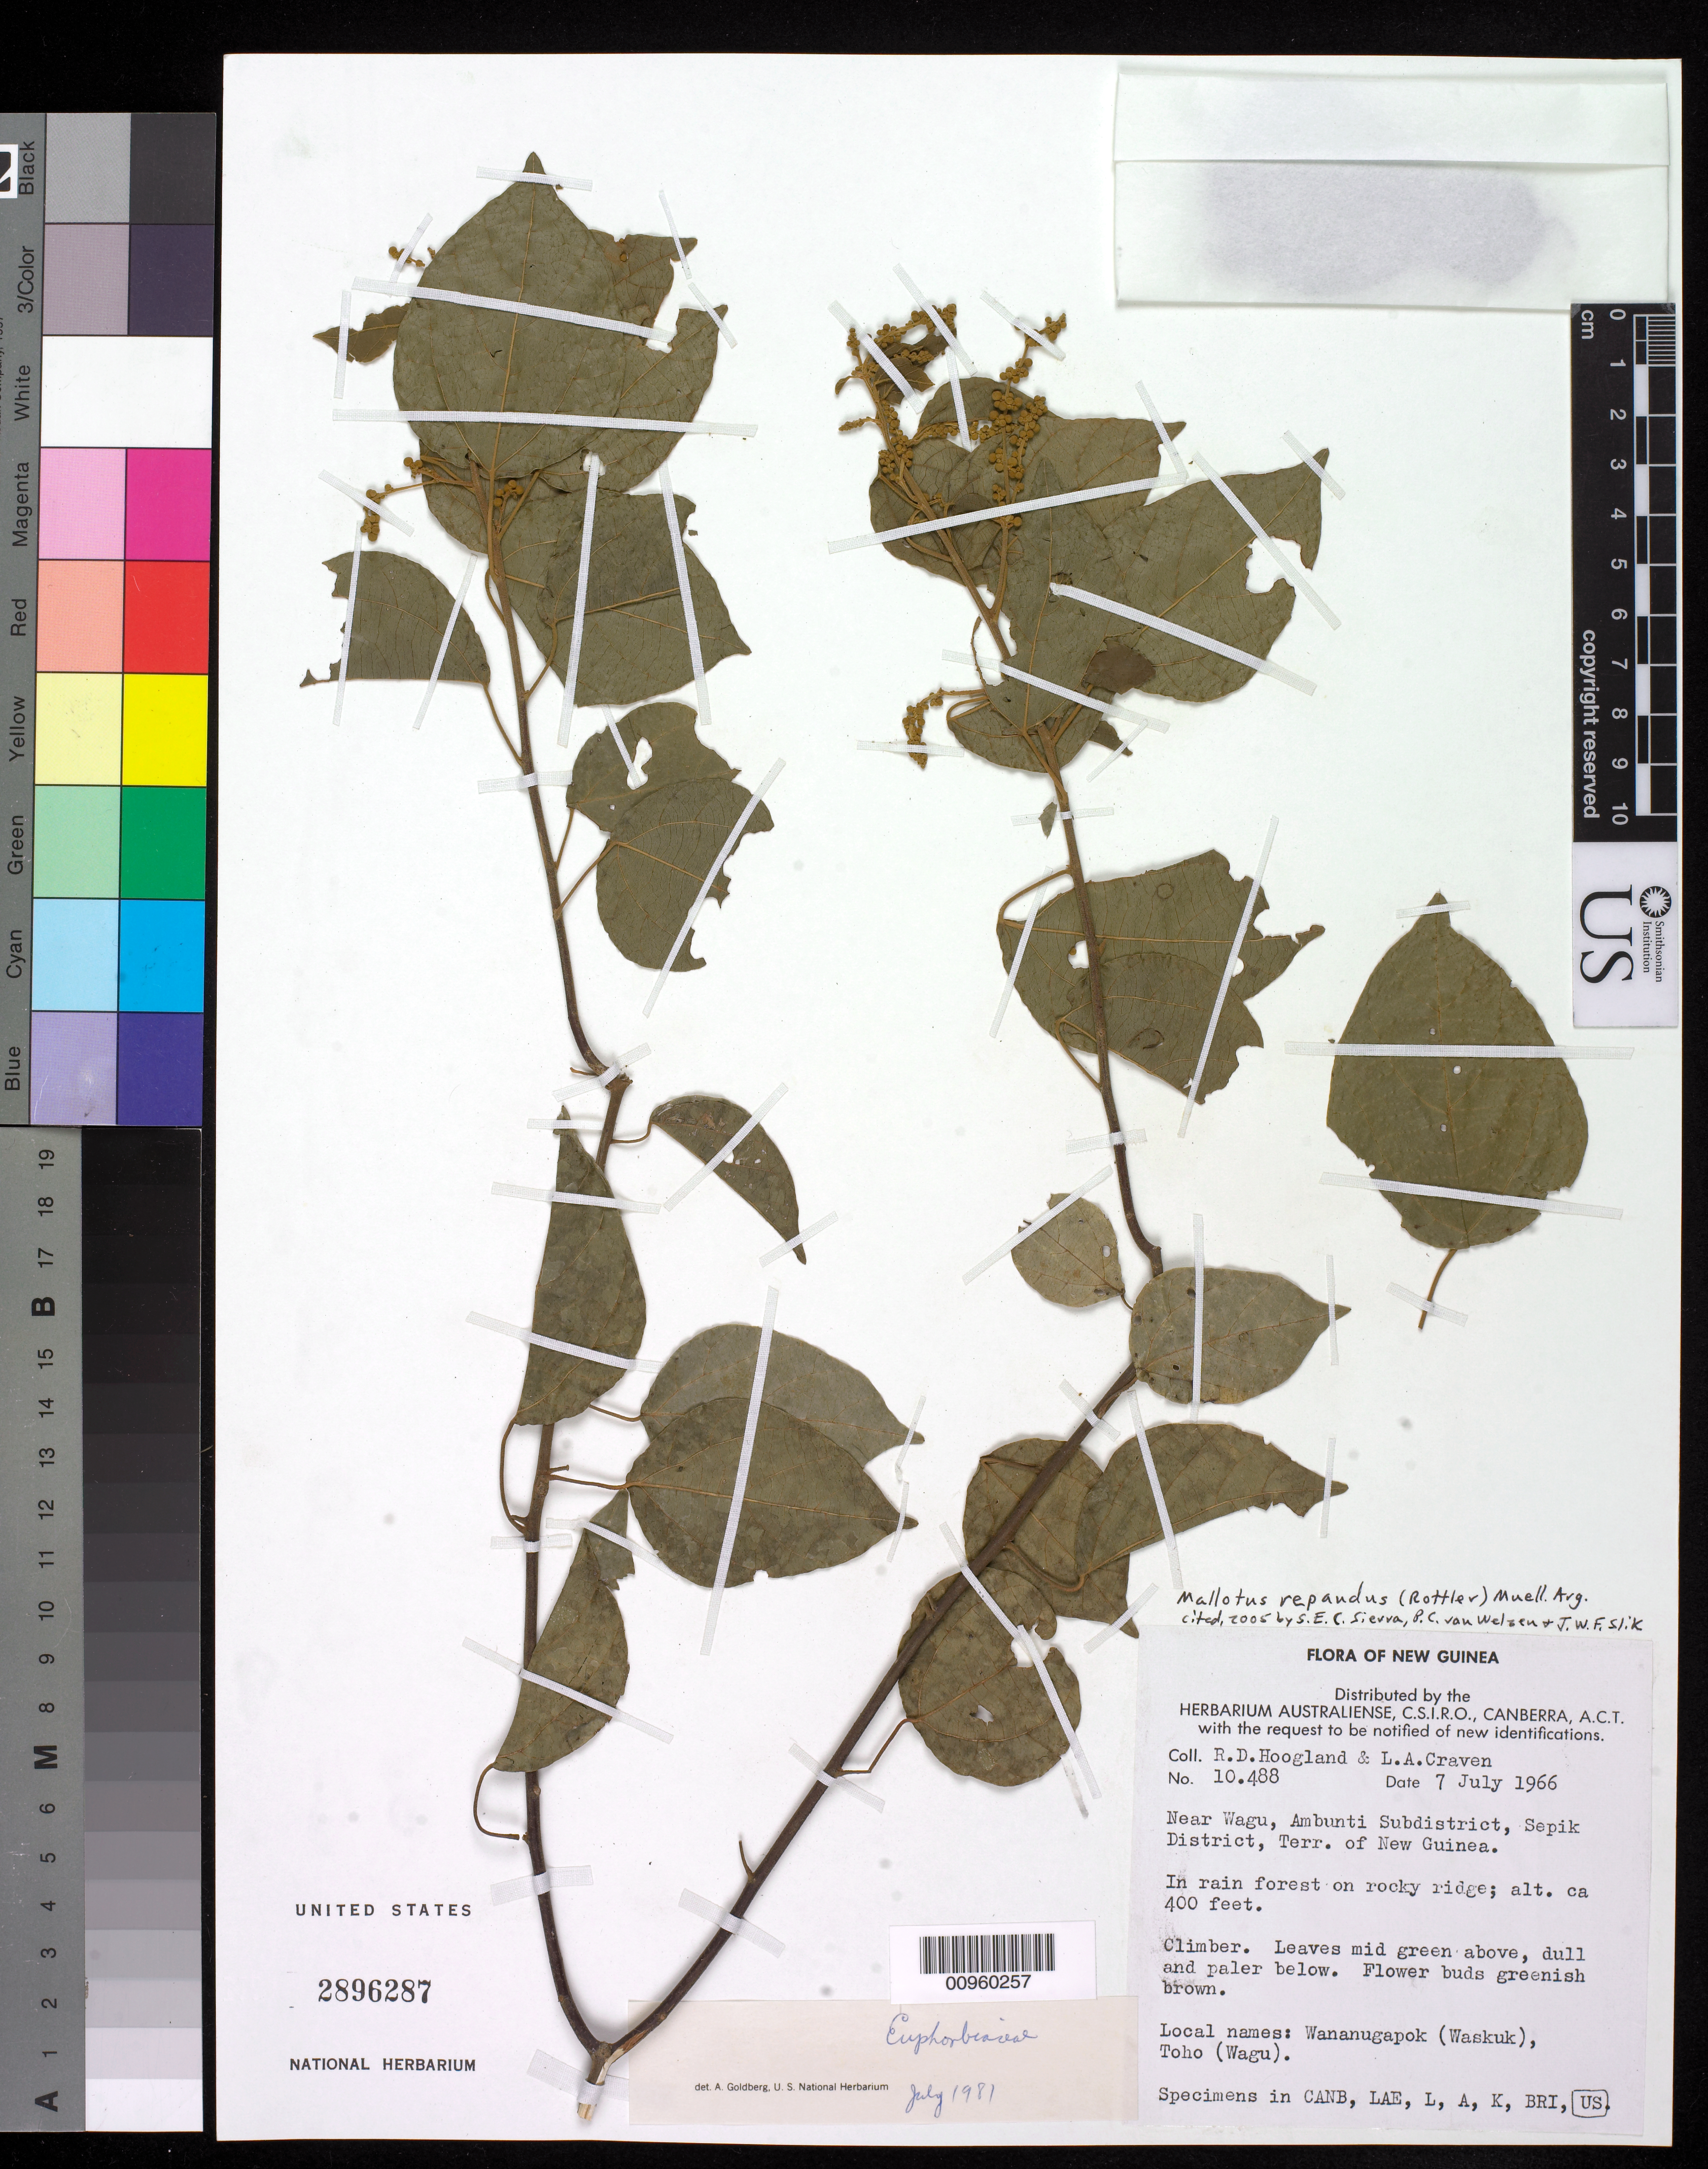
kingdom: Plantae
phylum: Tracheophyta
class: Magnoliopsida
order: Malpighiales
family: Euphorbiaceae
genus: Mallotus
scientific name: Mallotus repandus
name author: (Rottler) Müll. Arg.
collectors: R. D. Hoogland & L. A. Craven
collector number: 10488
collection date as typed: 07 Jul 1966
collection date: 1966-07-07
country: Papua New Guinea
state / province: East Sepik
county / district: Ambunti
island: New Guinea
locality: Near Wagu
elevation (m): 122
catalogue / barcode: US 2896287